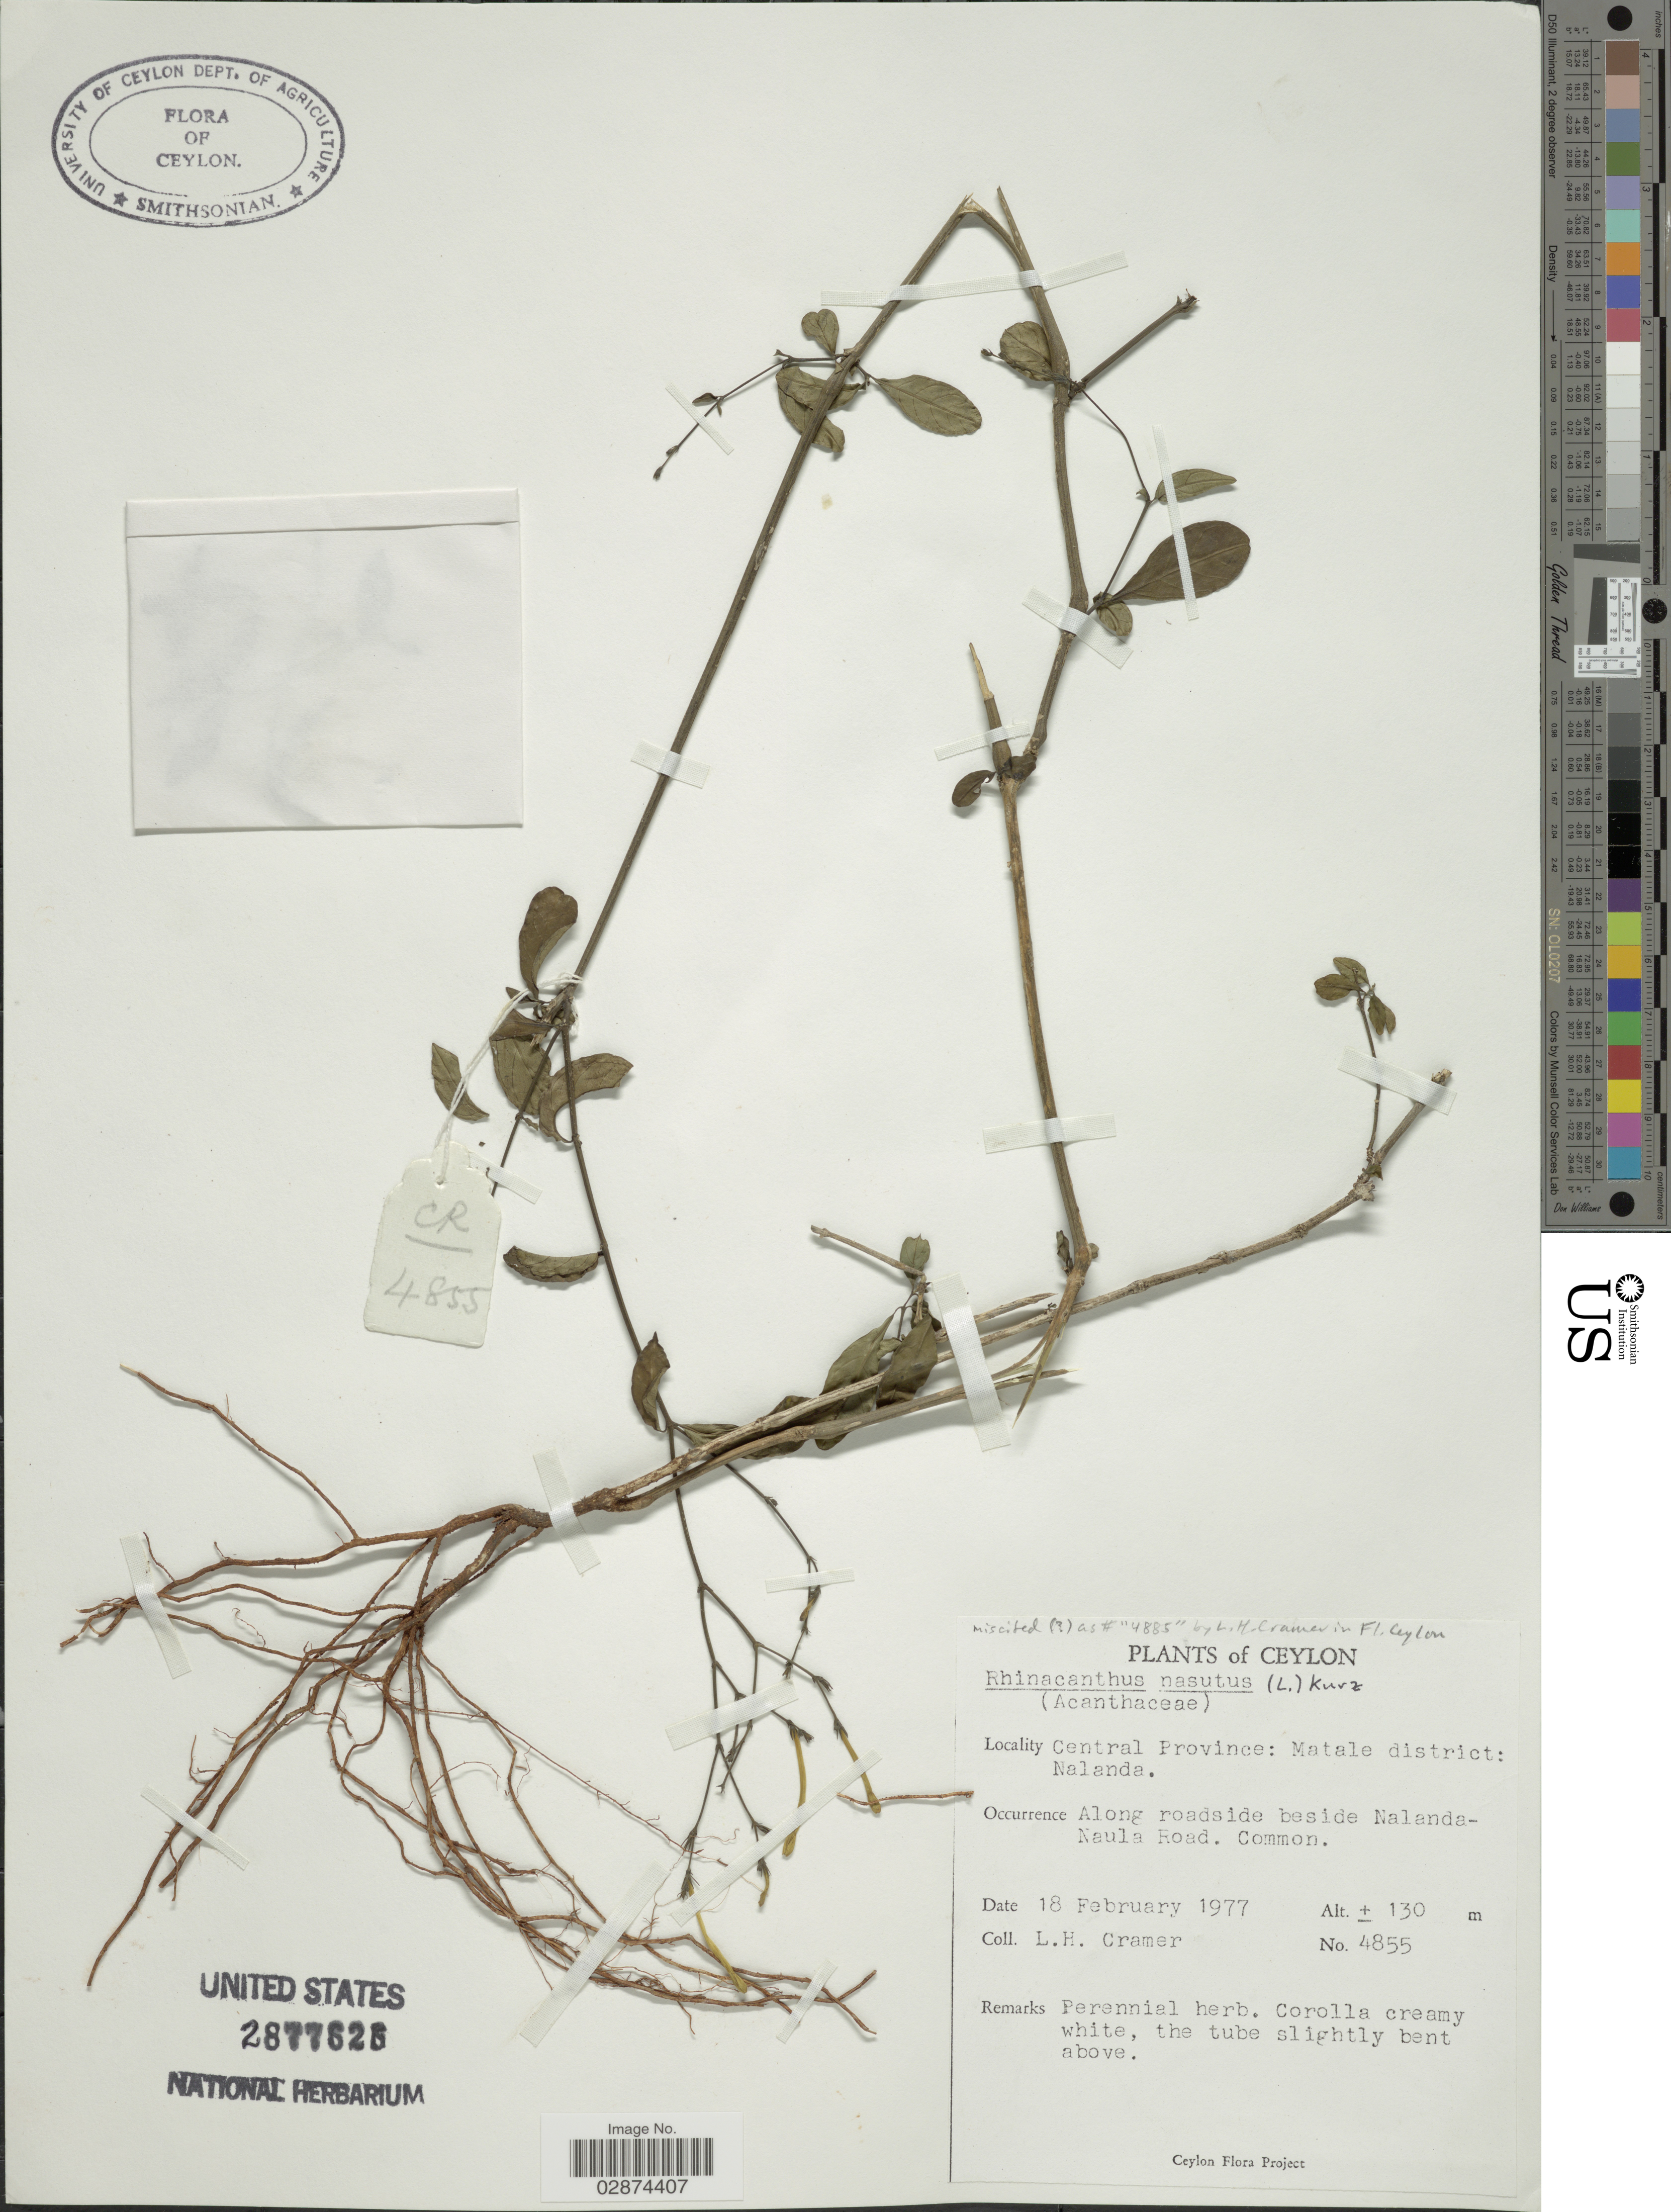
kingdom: Plantae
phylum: Tracheophyta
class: Magnoliopsida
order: Lamiales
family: Acanthaceae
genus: Rhinacanthus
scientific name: Rhinacanthus nasutus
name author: (L.) Kurz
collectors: L. H. Cramer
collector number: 4855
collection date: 1977-02-18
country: Sri Lanka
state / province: Central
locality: Ceylon. Matale district: Nalanda. Along roadside beside Nalanda-Naula Road.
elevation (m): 130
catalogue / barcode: US 2877626